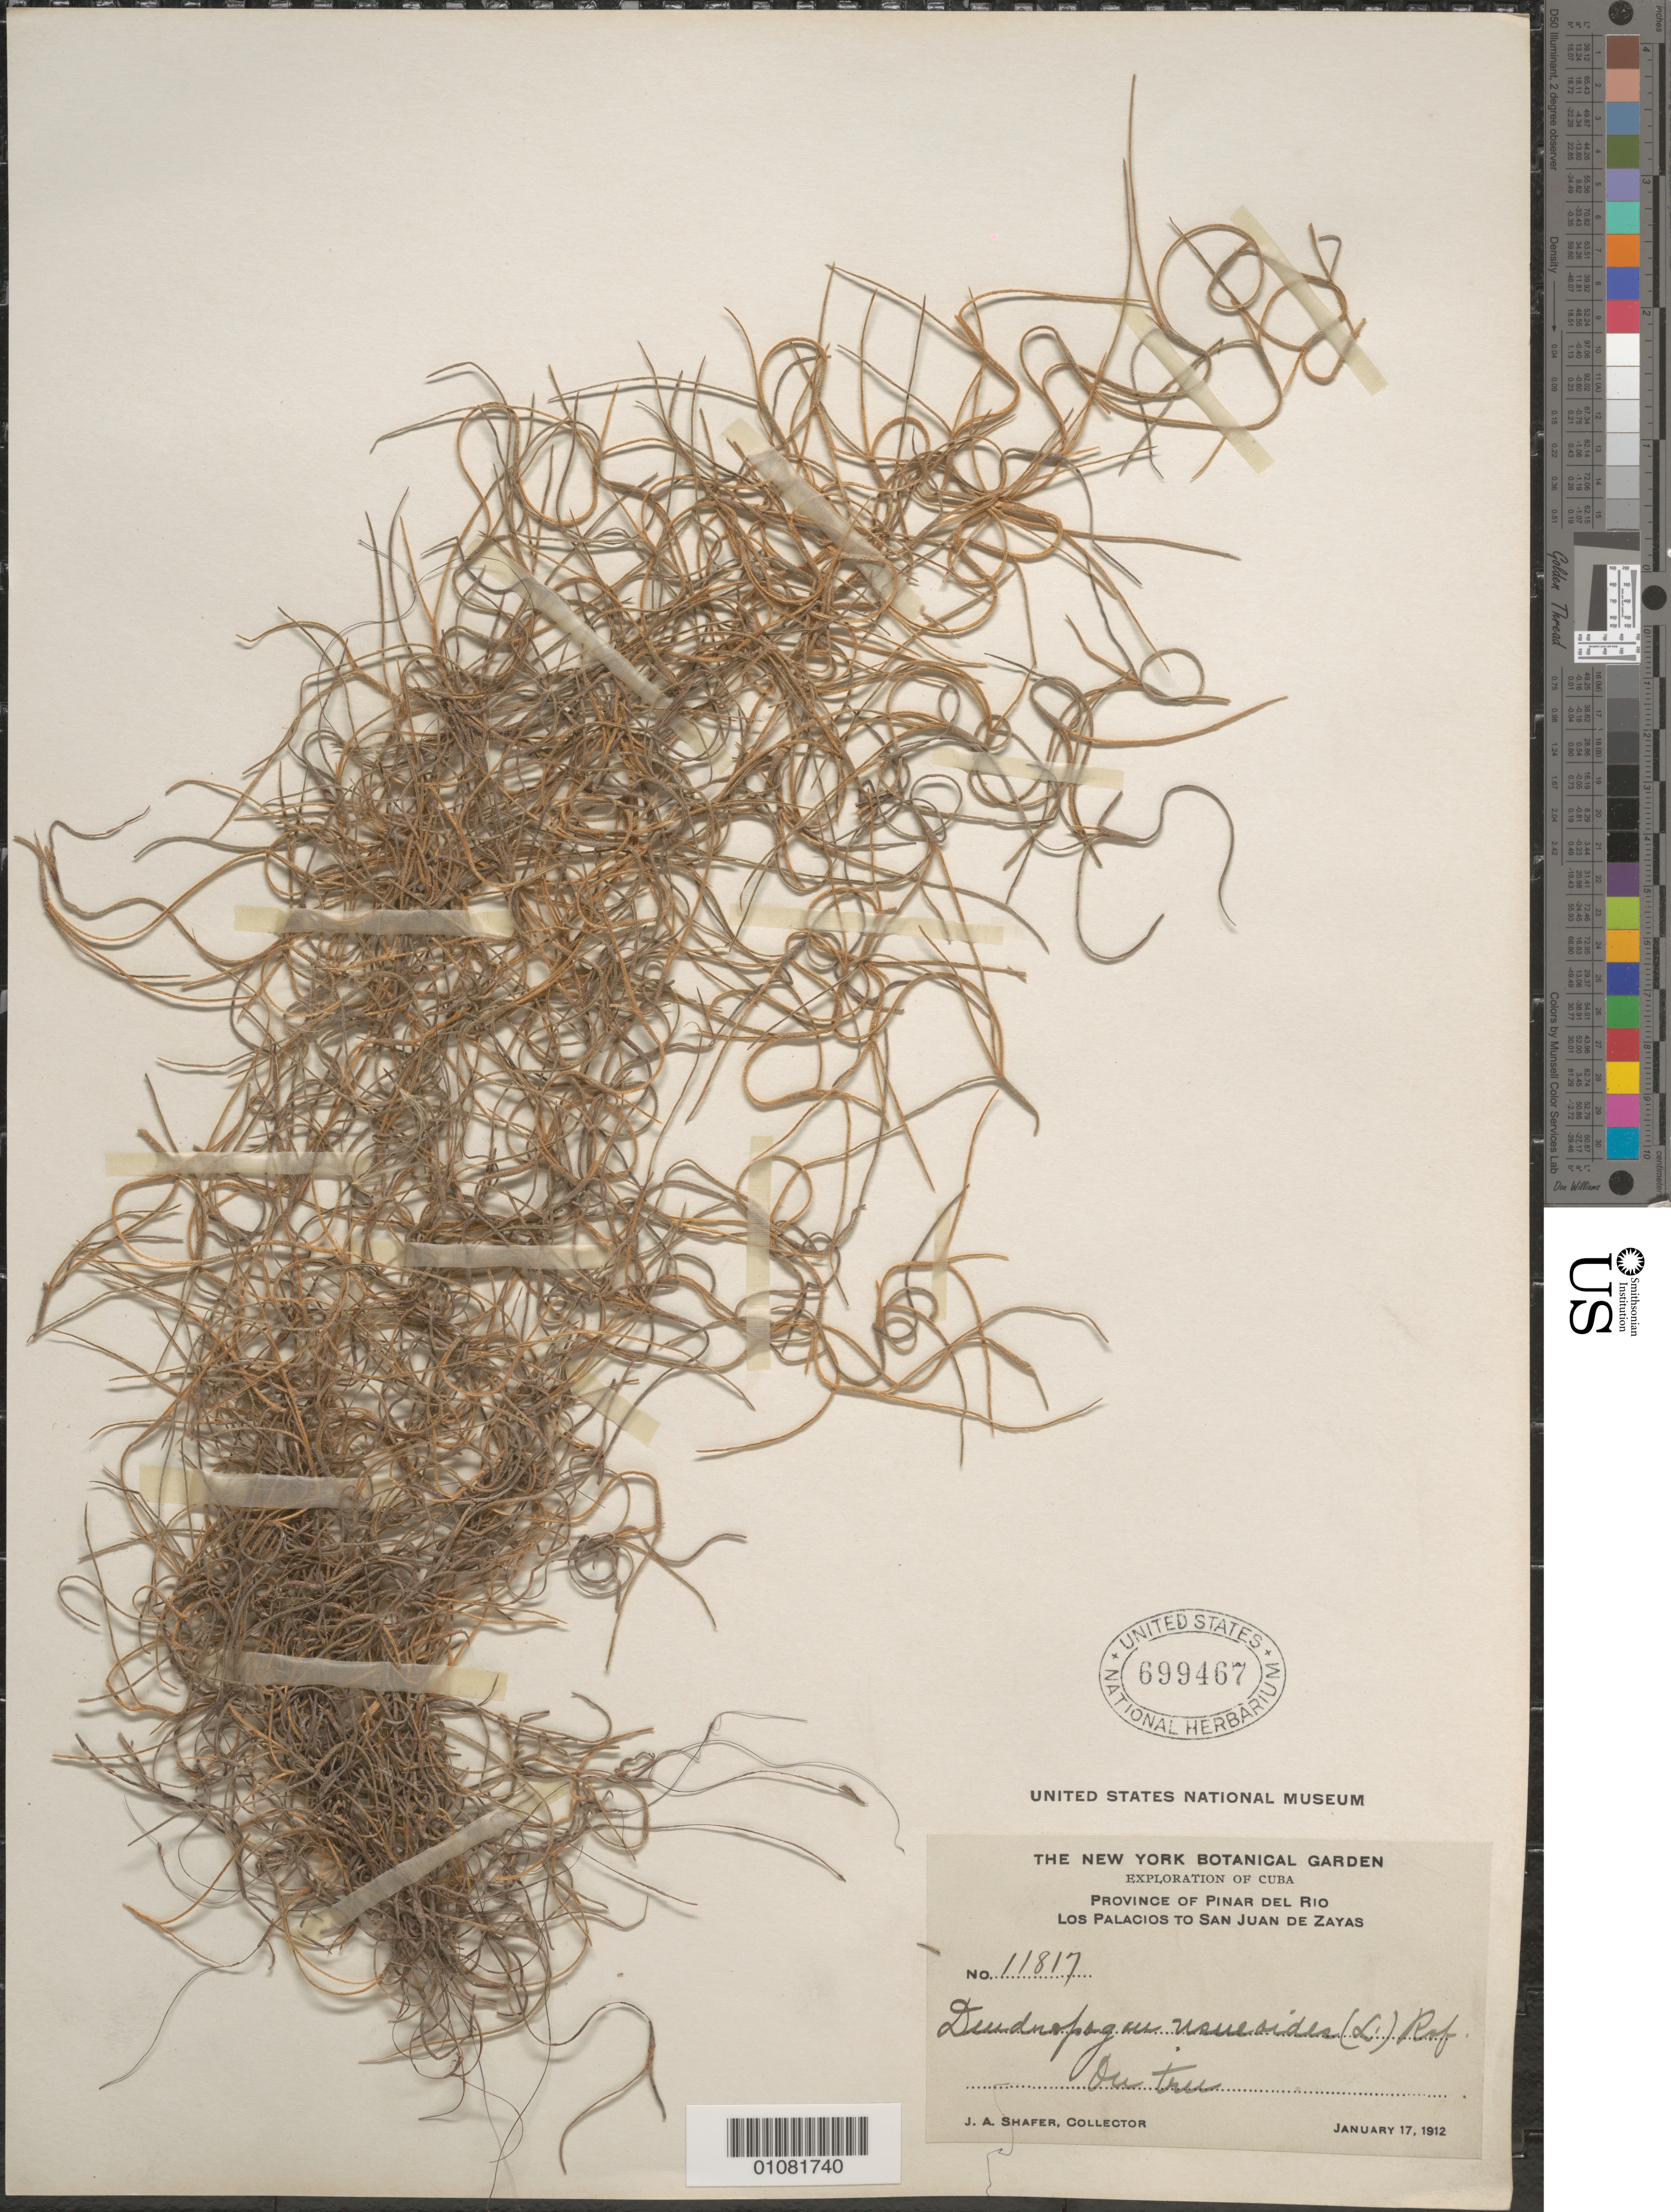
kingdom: Plantae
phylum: Tracheophyta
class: Liliopsida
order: Poales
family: Bromeliaceae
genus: Tillandsia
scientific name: Tillandsia usneoides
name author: (L.) L.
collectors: J. A. Shafer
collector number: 11817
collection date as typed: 17 Jan 1912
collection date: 1912-01-17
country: Cuba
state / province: Pinar del Rio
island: Cuba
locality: Los Palacios to San Juan de Zayas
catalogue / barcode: US 699467